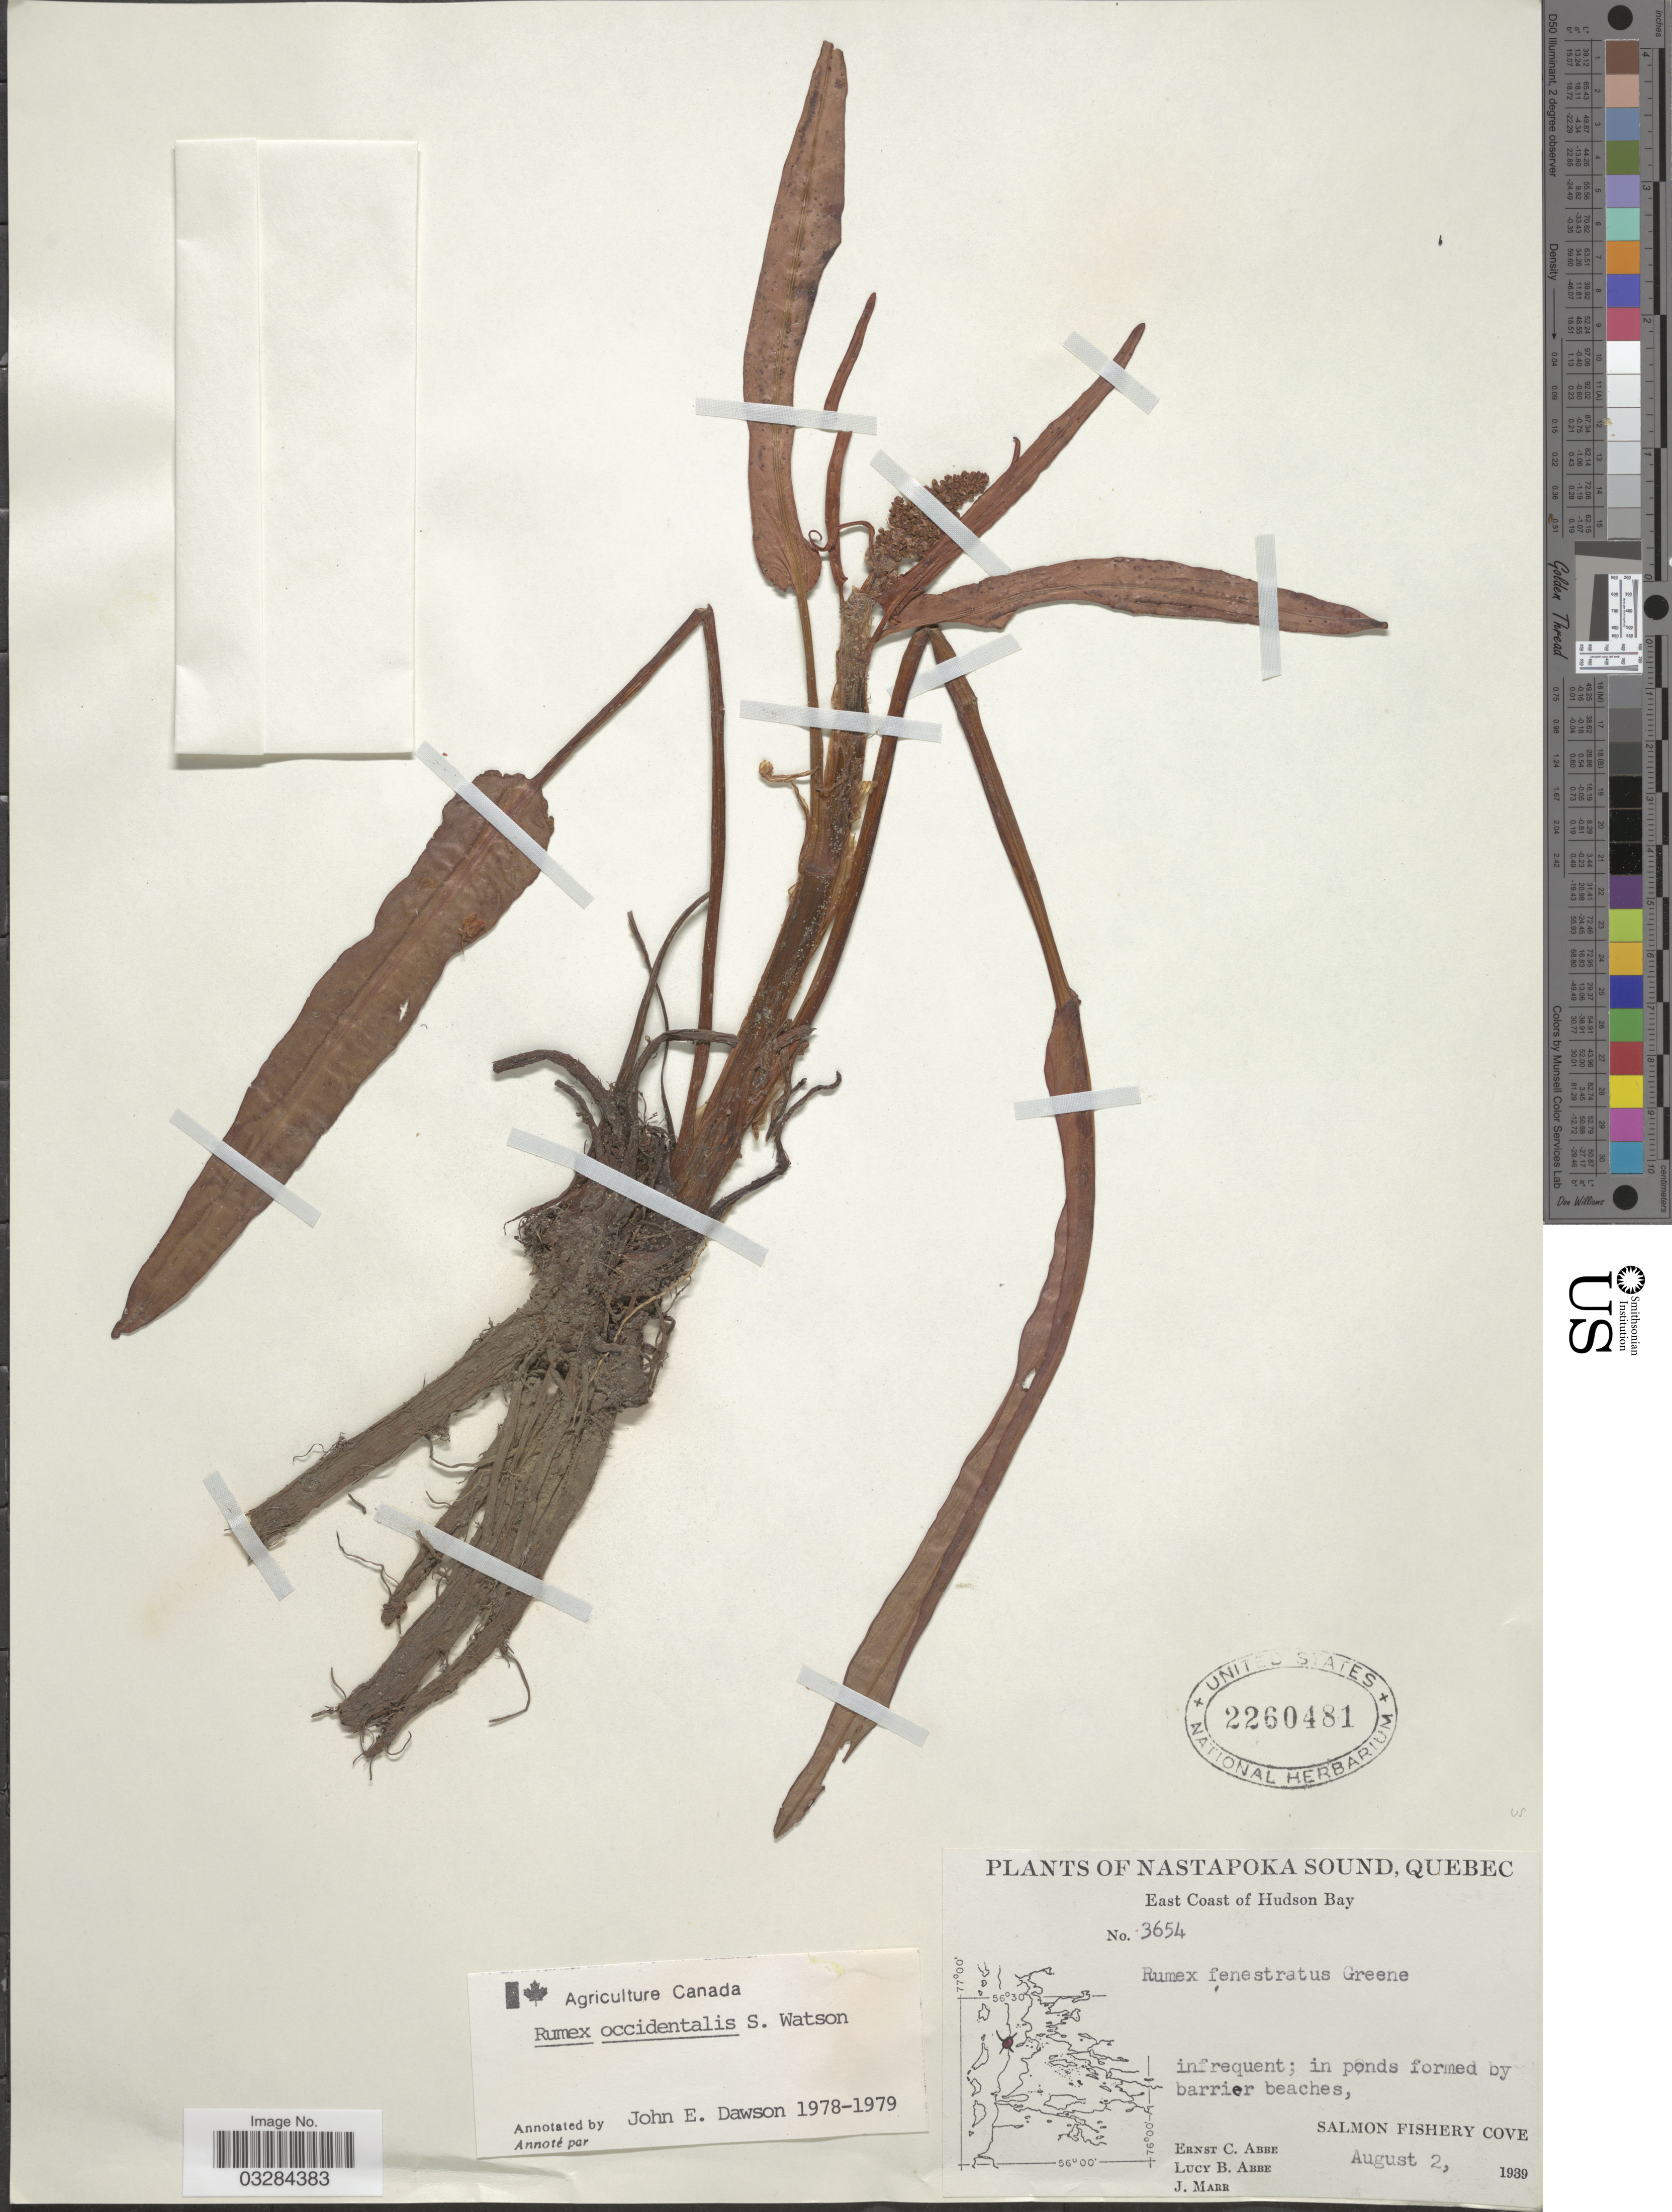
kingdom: Plantae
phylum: Tracheophyta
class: Magnoliopsida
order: Caryophyllales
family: Polygonaceae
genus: Rumex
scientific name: Rumex occidentalis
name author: S. Watson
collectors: E. C. Abbe, L. B. Abbe & J. Marr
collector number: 3654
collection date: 1939-08-02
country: Canada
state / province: Quebec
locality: Nastapoka Sound. East Coast of Hudson Bay. Salmon Fishery Cove.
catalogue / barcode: US 2260481